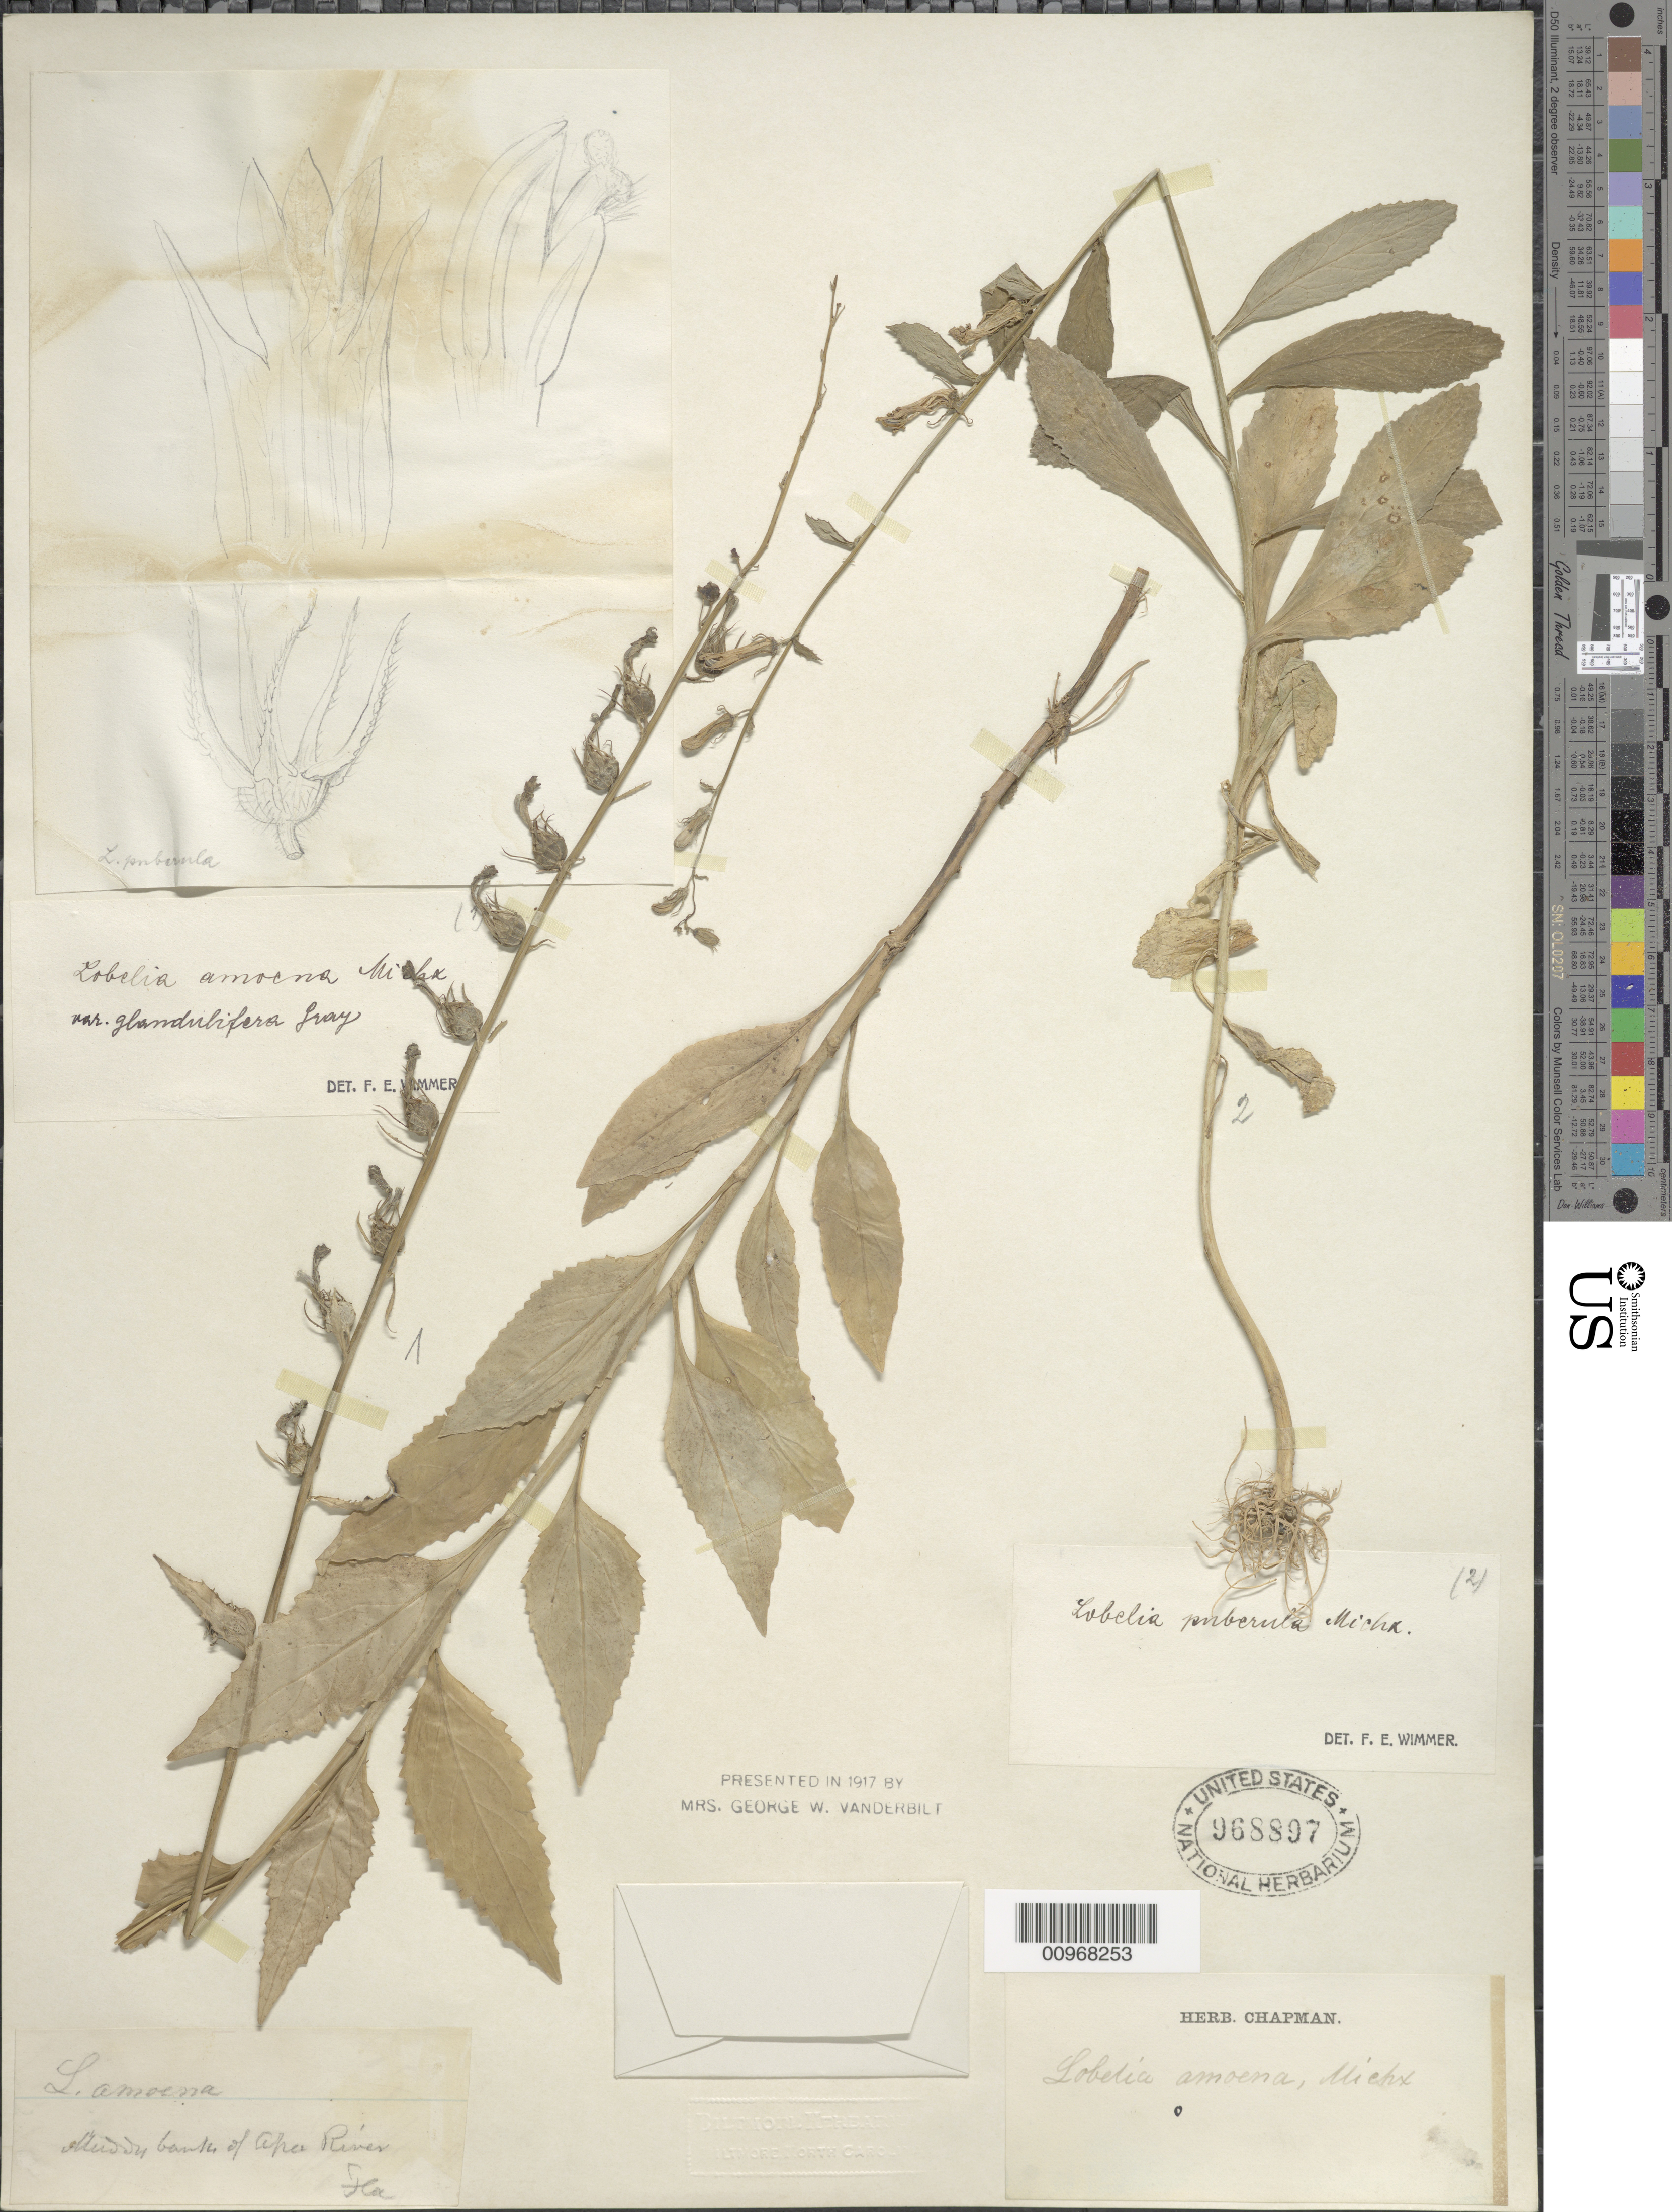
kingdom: Plantae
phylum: Tracheophyta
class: Magnoliopsida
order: Asterales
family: Campanulaceae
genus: Lobelia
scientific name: Lobelia puberula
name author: Michx.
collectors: ex herb. A.W. Chapman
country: United States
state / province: Florida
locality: Apex River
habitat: muddy bank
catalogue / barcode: US 968897